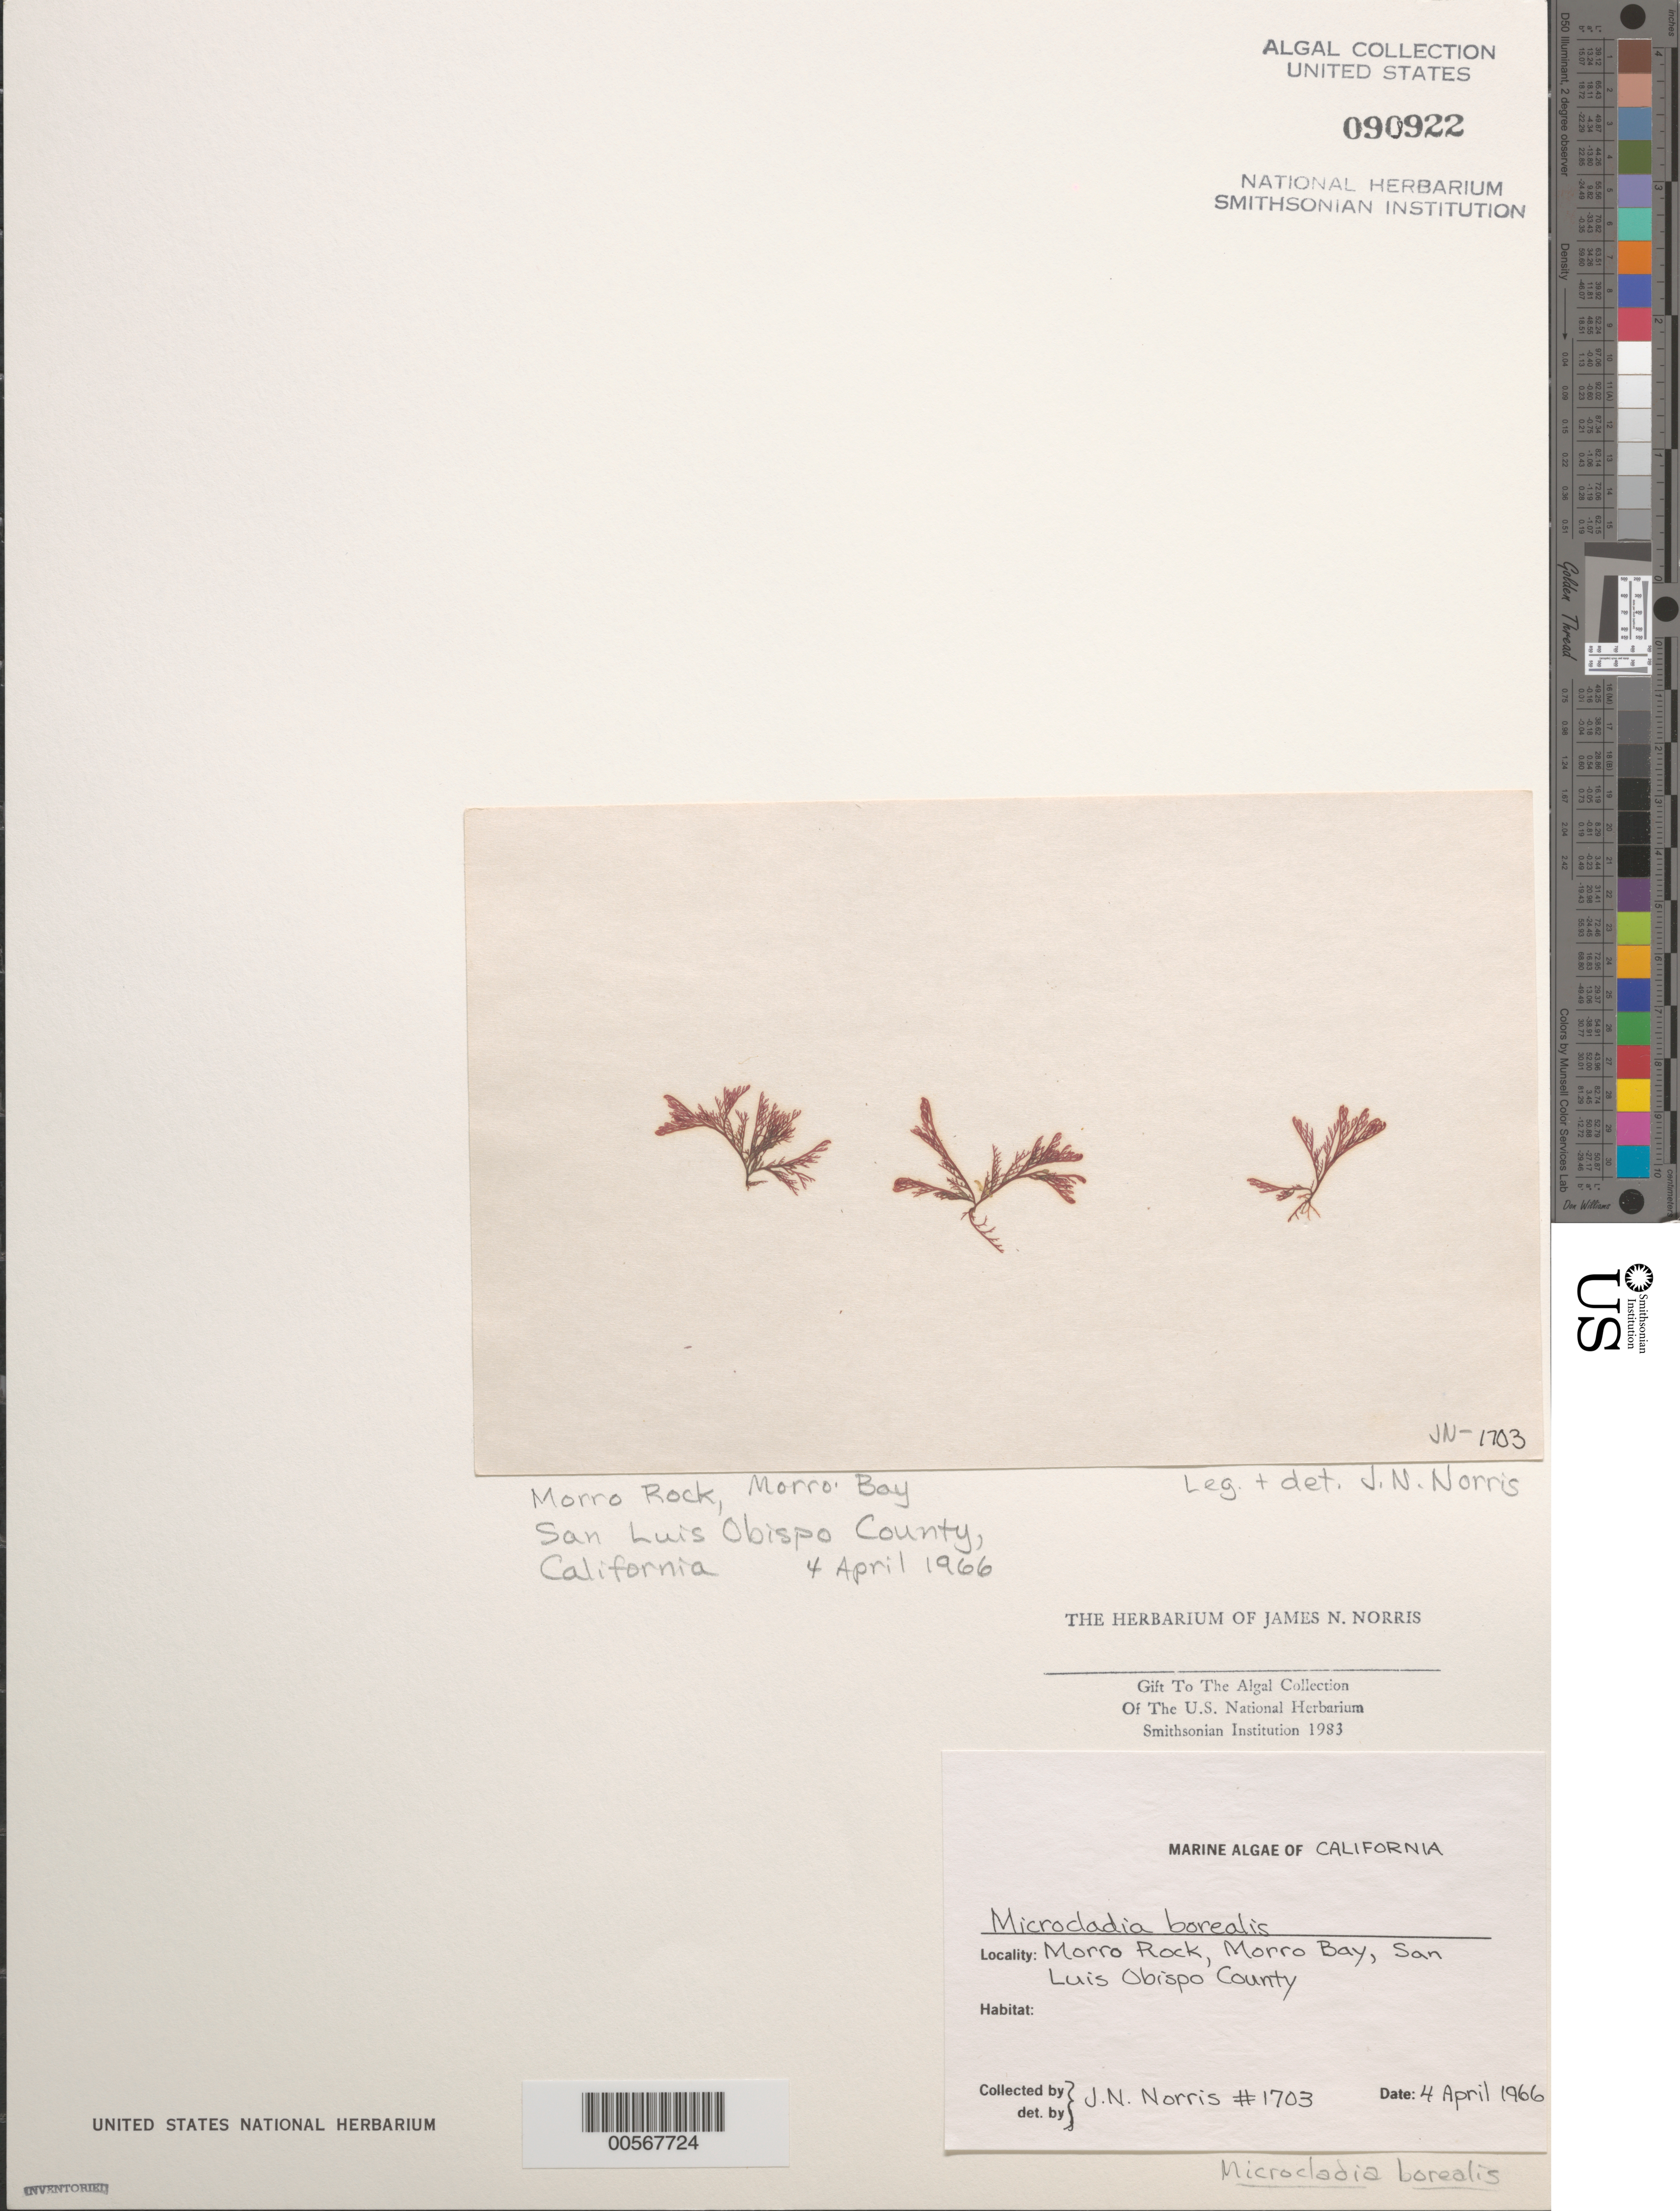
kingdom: Plantae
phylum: Rhodophyta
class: Florideophyceae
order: Ceramiales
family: Ceramiaceae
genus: Microcladia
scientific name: Microcladia borealis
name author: Rupr.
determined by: Norris, James N.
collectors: J. N. Norris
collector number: JN-1703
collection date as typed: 04 Apr 1966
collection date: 1966-04-04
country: United States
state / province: California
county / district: San Luis Obispo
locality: Morro Rock, Morro Bay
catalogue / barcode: US 90922